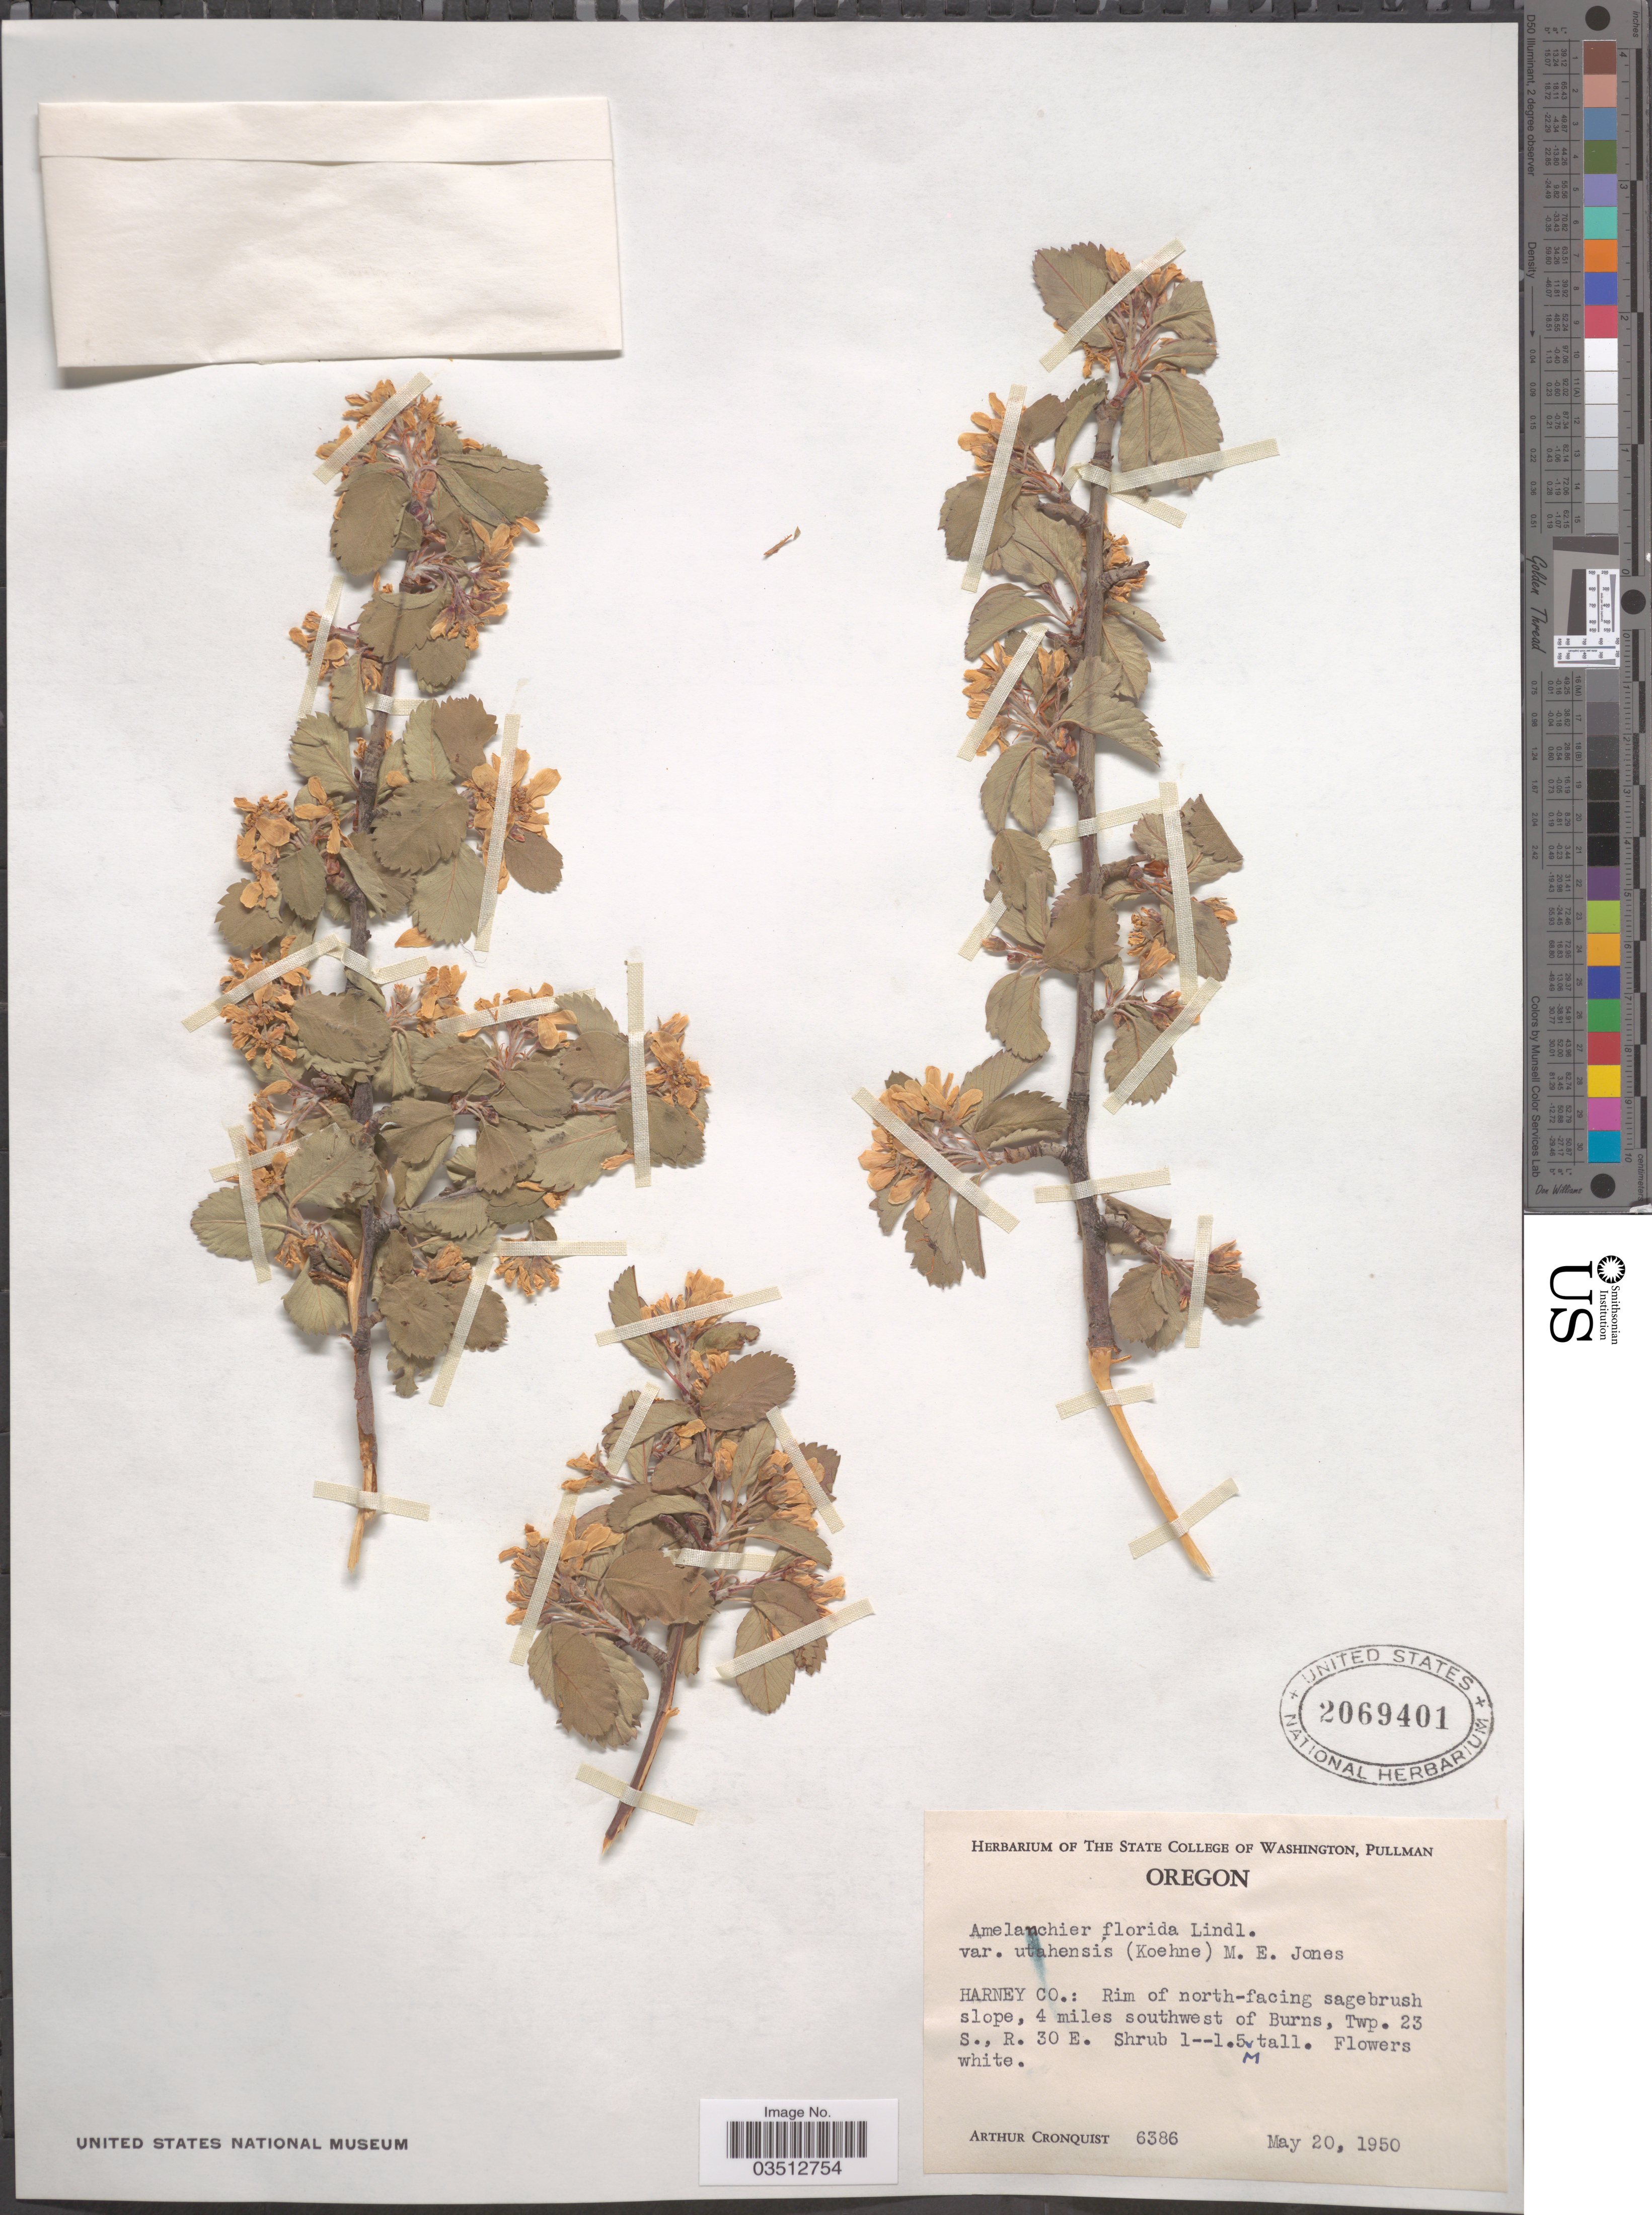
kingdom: Plantae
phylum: Tracheophyta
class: Magnoliopsida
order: Rosales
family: Rosaceae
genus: Amelanchier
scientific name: Amelanchier utahensis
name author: Koehne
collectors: A. J. Cronquist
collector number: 6386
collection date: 1950-05-20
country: United States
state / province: Oregon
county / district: Harney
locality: Harney Co.: Rim of north-facing sagebrush slope, 4 miles southwest of Burns, Twp. 23 S., R. 30 E.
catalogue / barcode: US 2069401